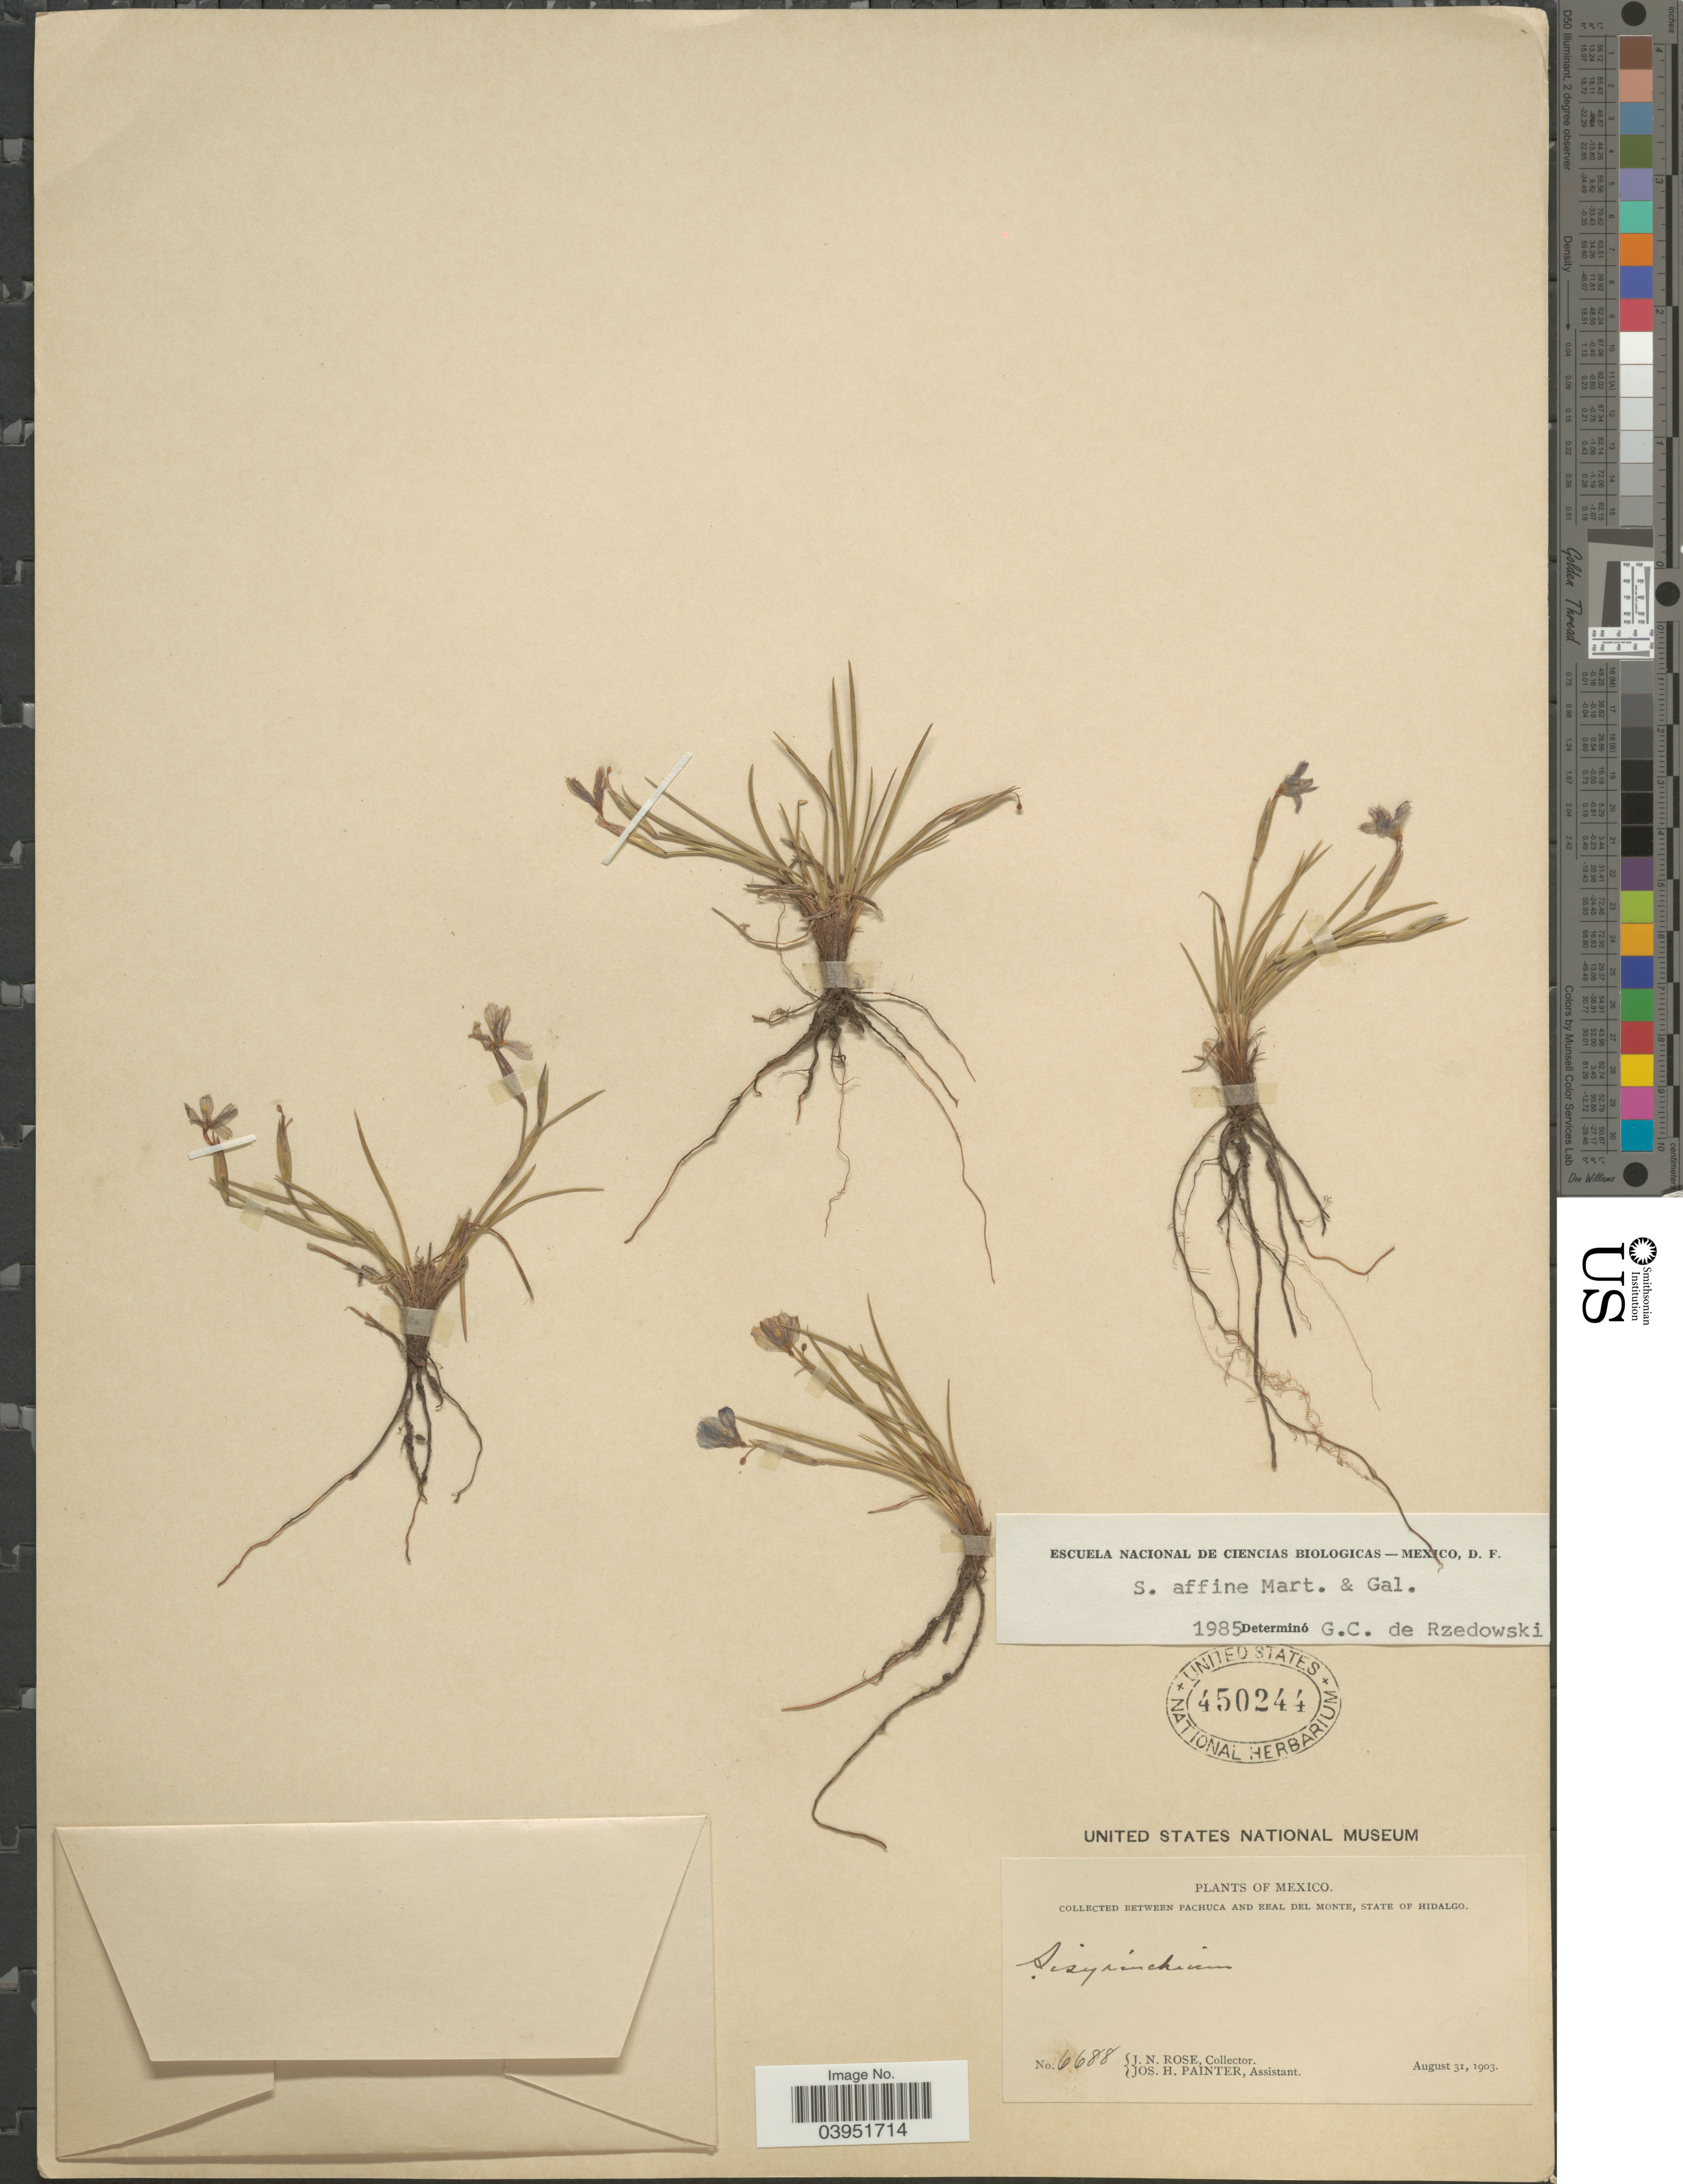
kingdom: Plantae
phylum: Tracheophyta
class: Liliopsida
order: Asparagales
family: Iridaceae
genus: Sisyrinchium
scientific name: Sisyrinchium affine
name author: M. Martens & Galeotti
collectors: J. N. Rose & J. H. Painter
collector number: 6688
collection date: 1903-08-31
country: Mexico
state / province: Hidalgo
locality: Between Pachuca and Real Del Monte.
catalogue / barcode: US 450244